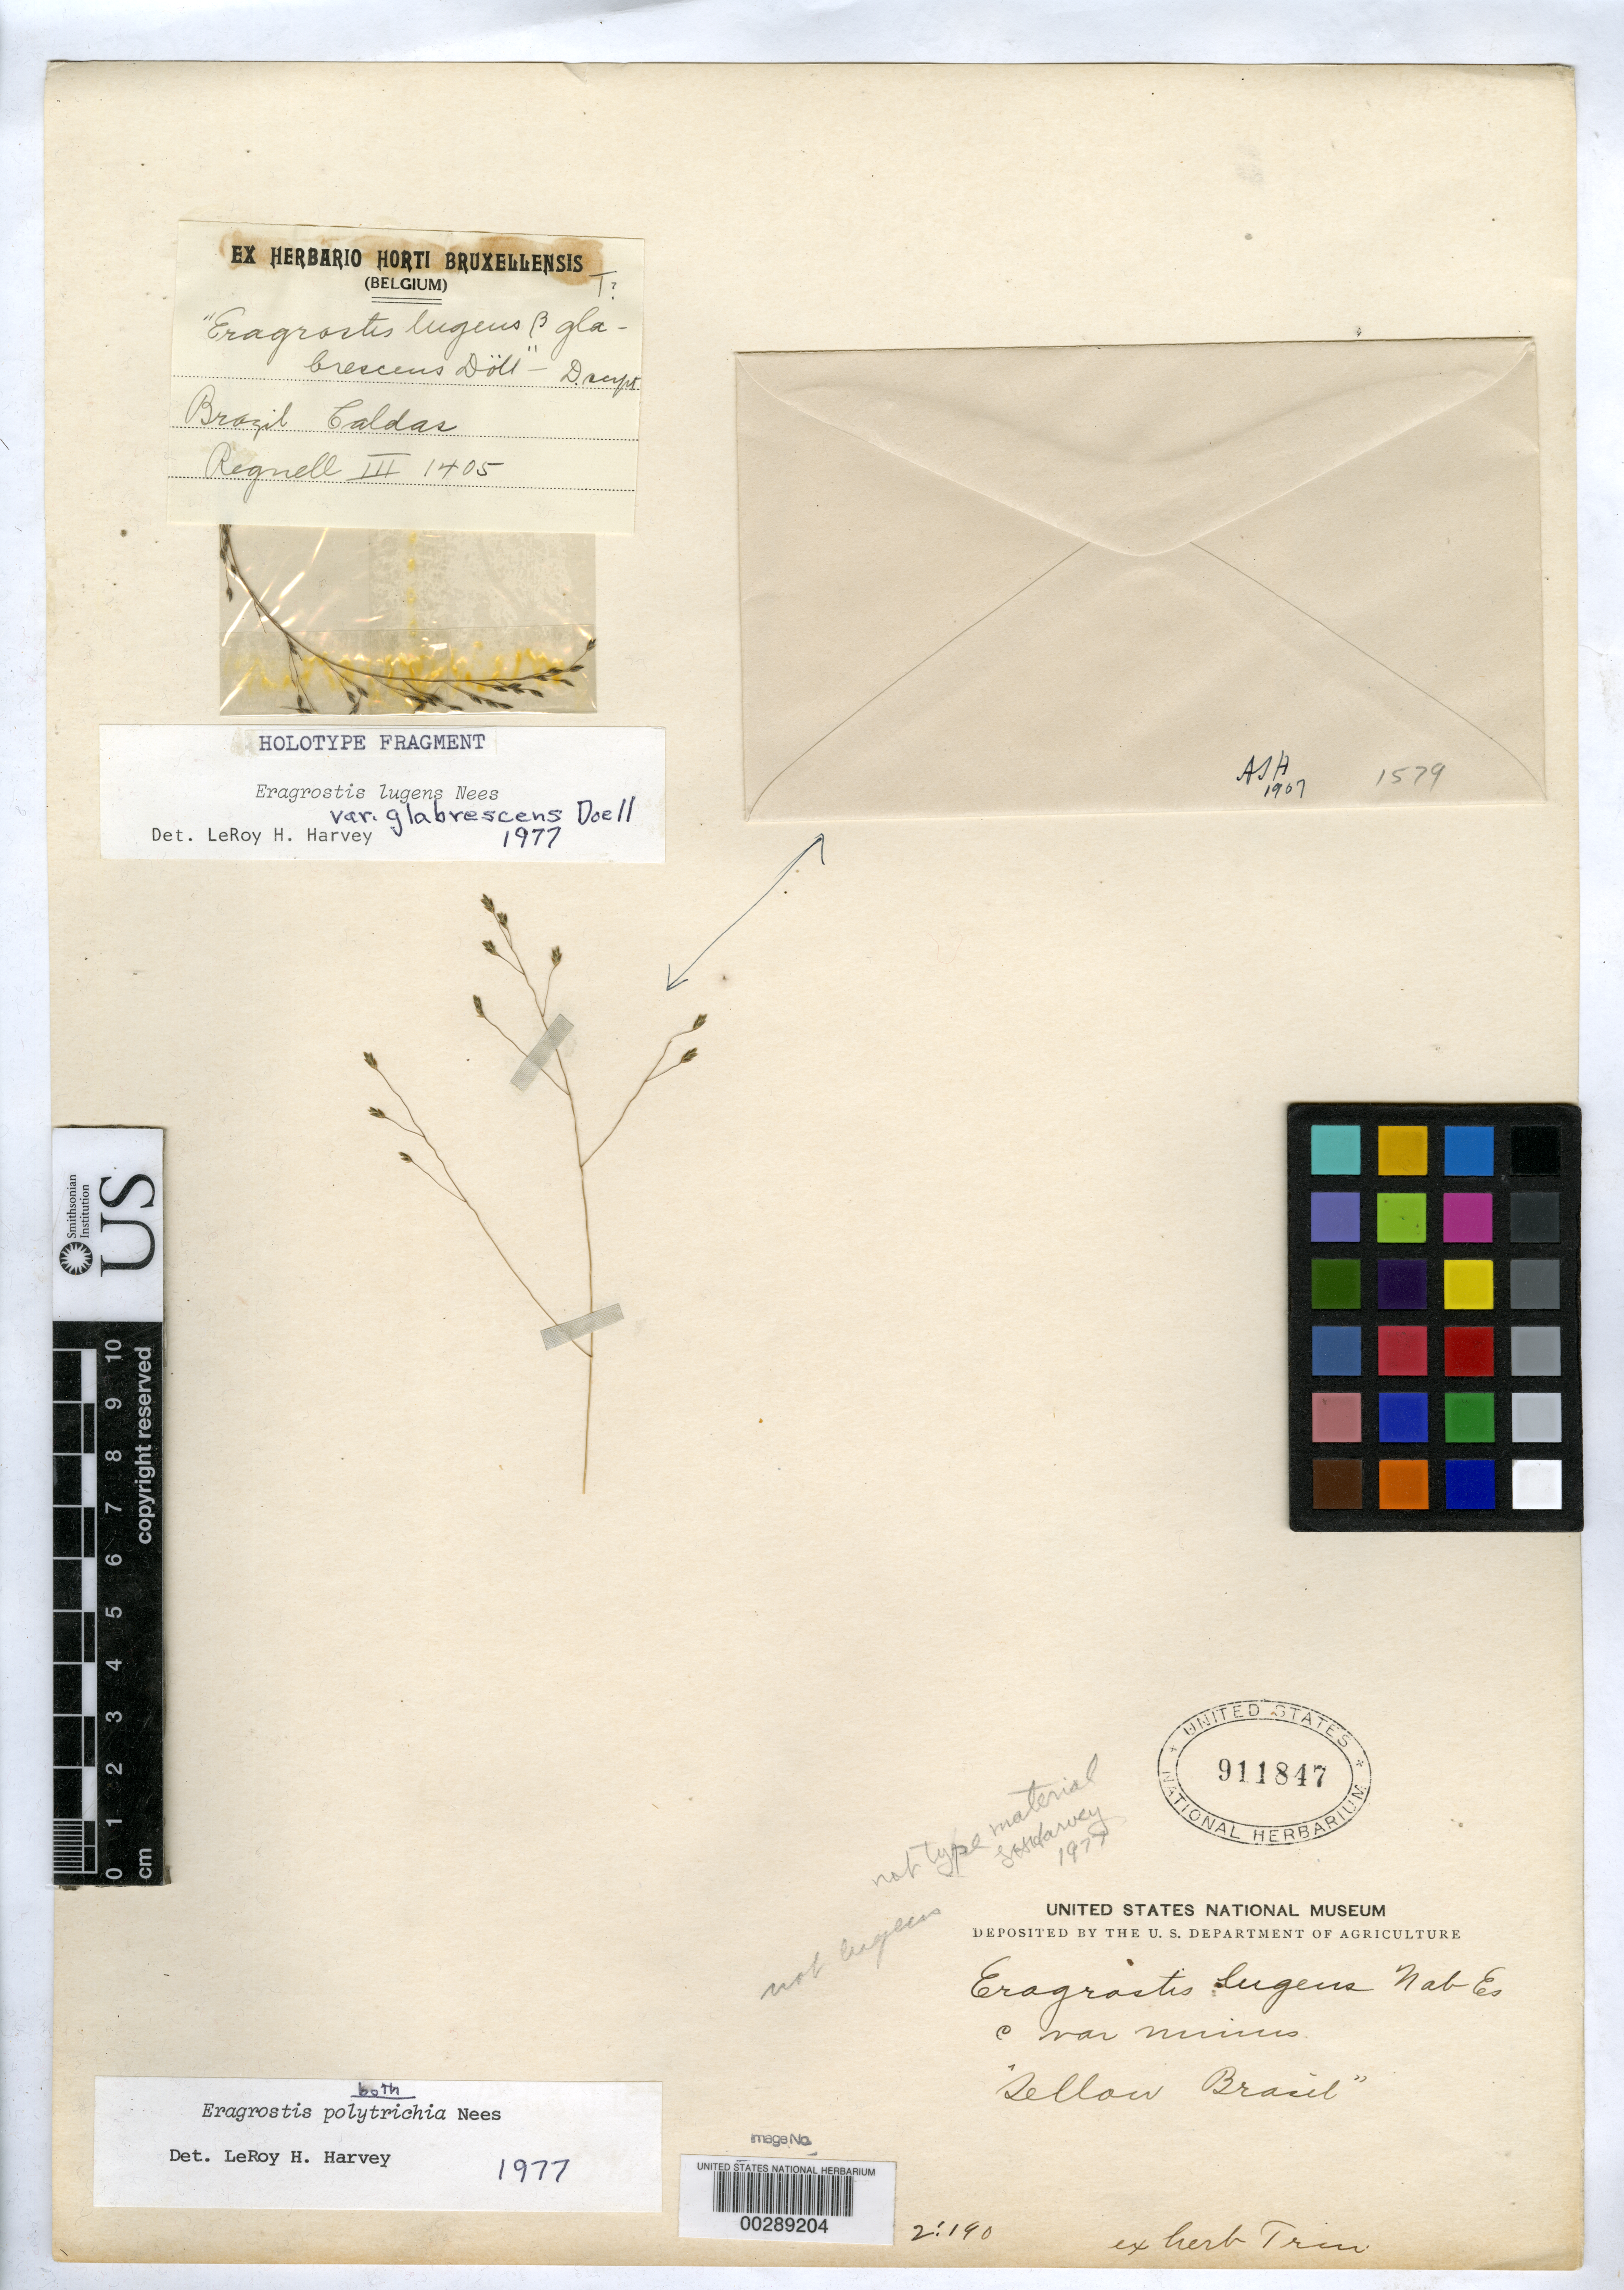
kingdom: Plantae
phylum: Tracheophyta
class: Liliopsida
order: Poales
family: Poaceae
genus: Eragrostis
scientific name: Eragrostis lugens var. glabrescens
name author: Döll in Mart.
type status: Type Fragment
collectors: A. F. Regnell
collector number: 1405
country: Brazil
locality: Caldas.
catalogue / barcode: US 911847